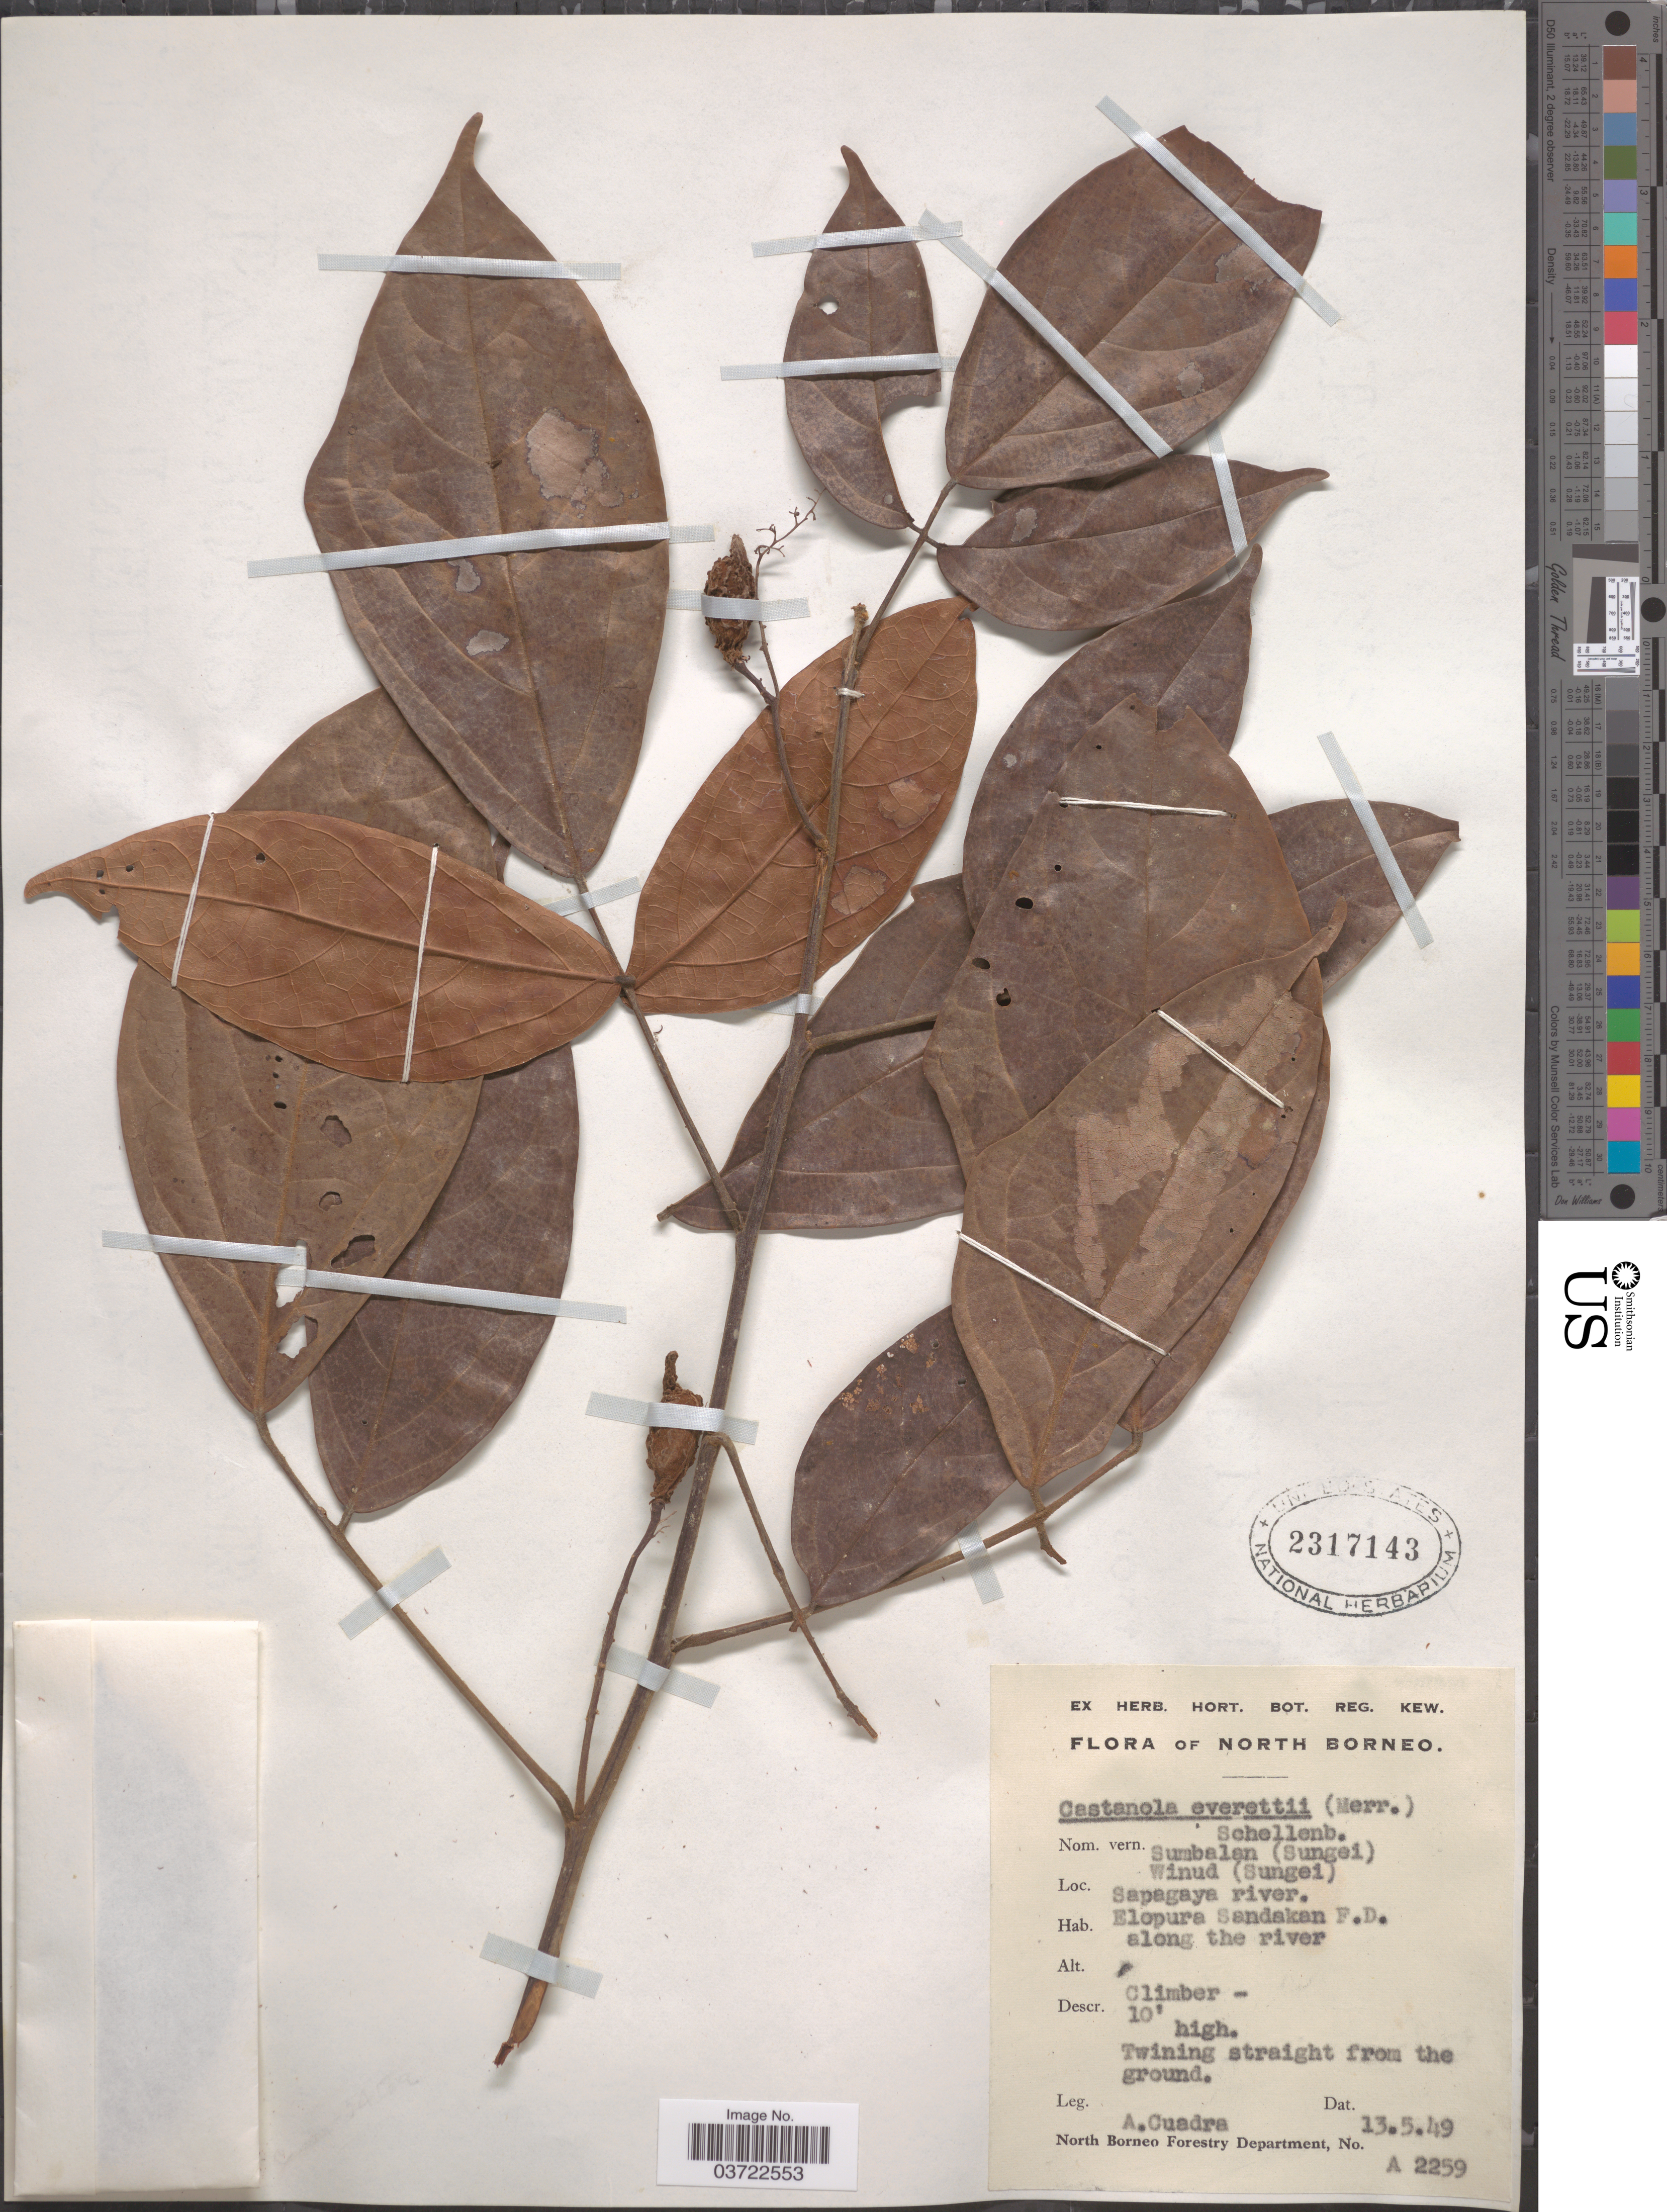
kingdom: Plantae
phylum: Tracheophyta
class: Magnoliopsida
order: Oxalidales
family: Connaraceae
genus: Agelaea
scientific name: Agelaea borneensis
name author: (Hook. f.) Merr.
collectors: A. Cuadra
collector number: A2259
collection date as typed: Transcribed d/m/y: 13/5/49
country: Malaysia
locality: North Borneo. Sapagaya river. Elopura Sandakan F.D. along the river.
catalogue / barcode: US 2317143